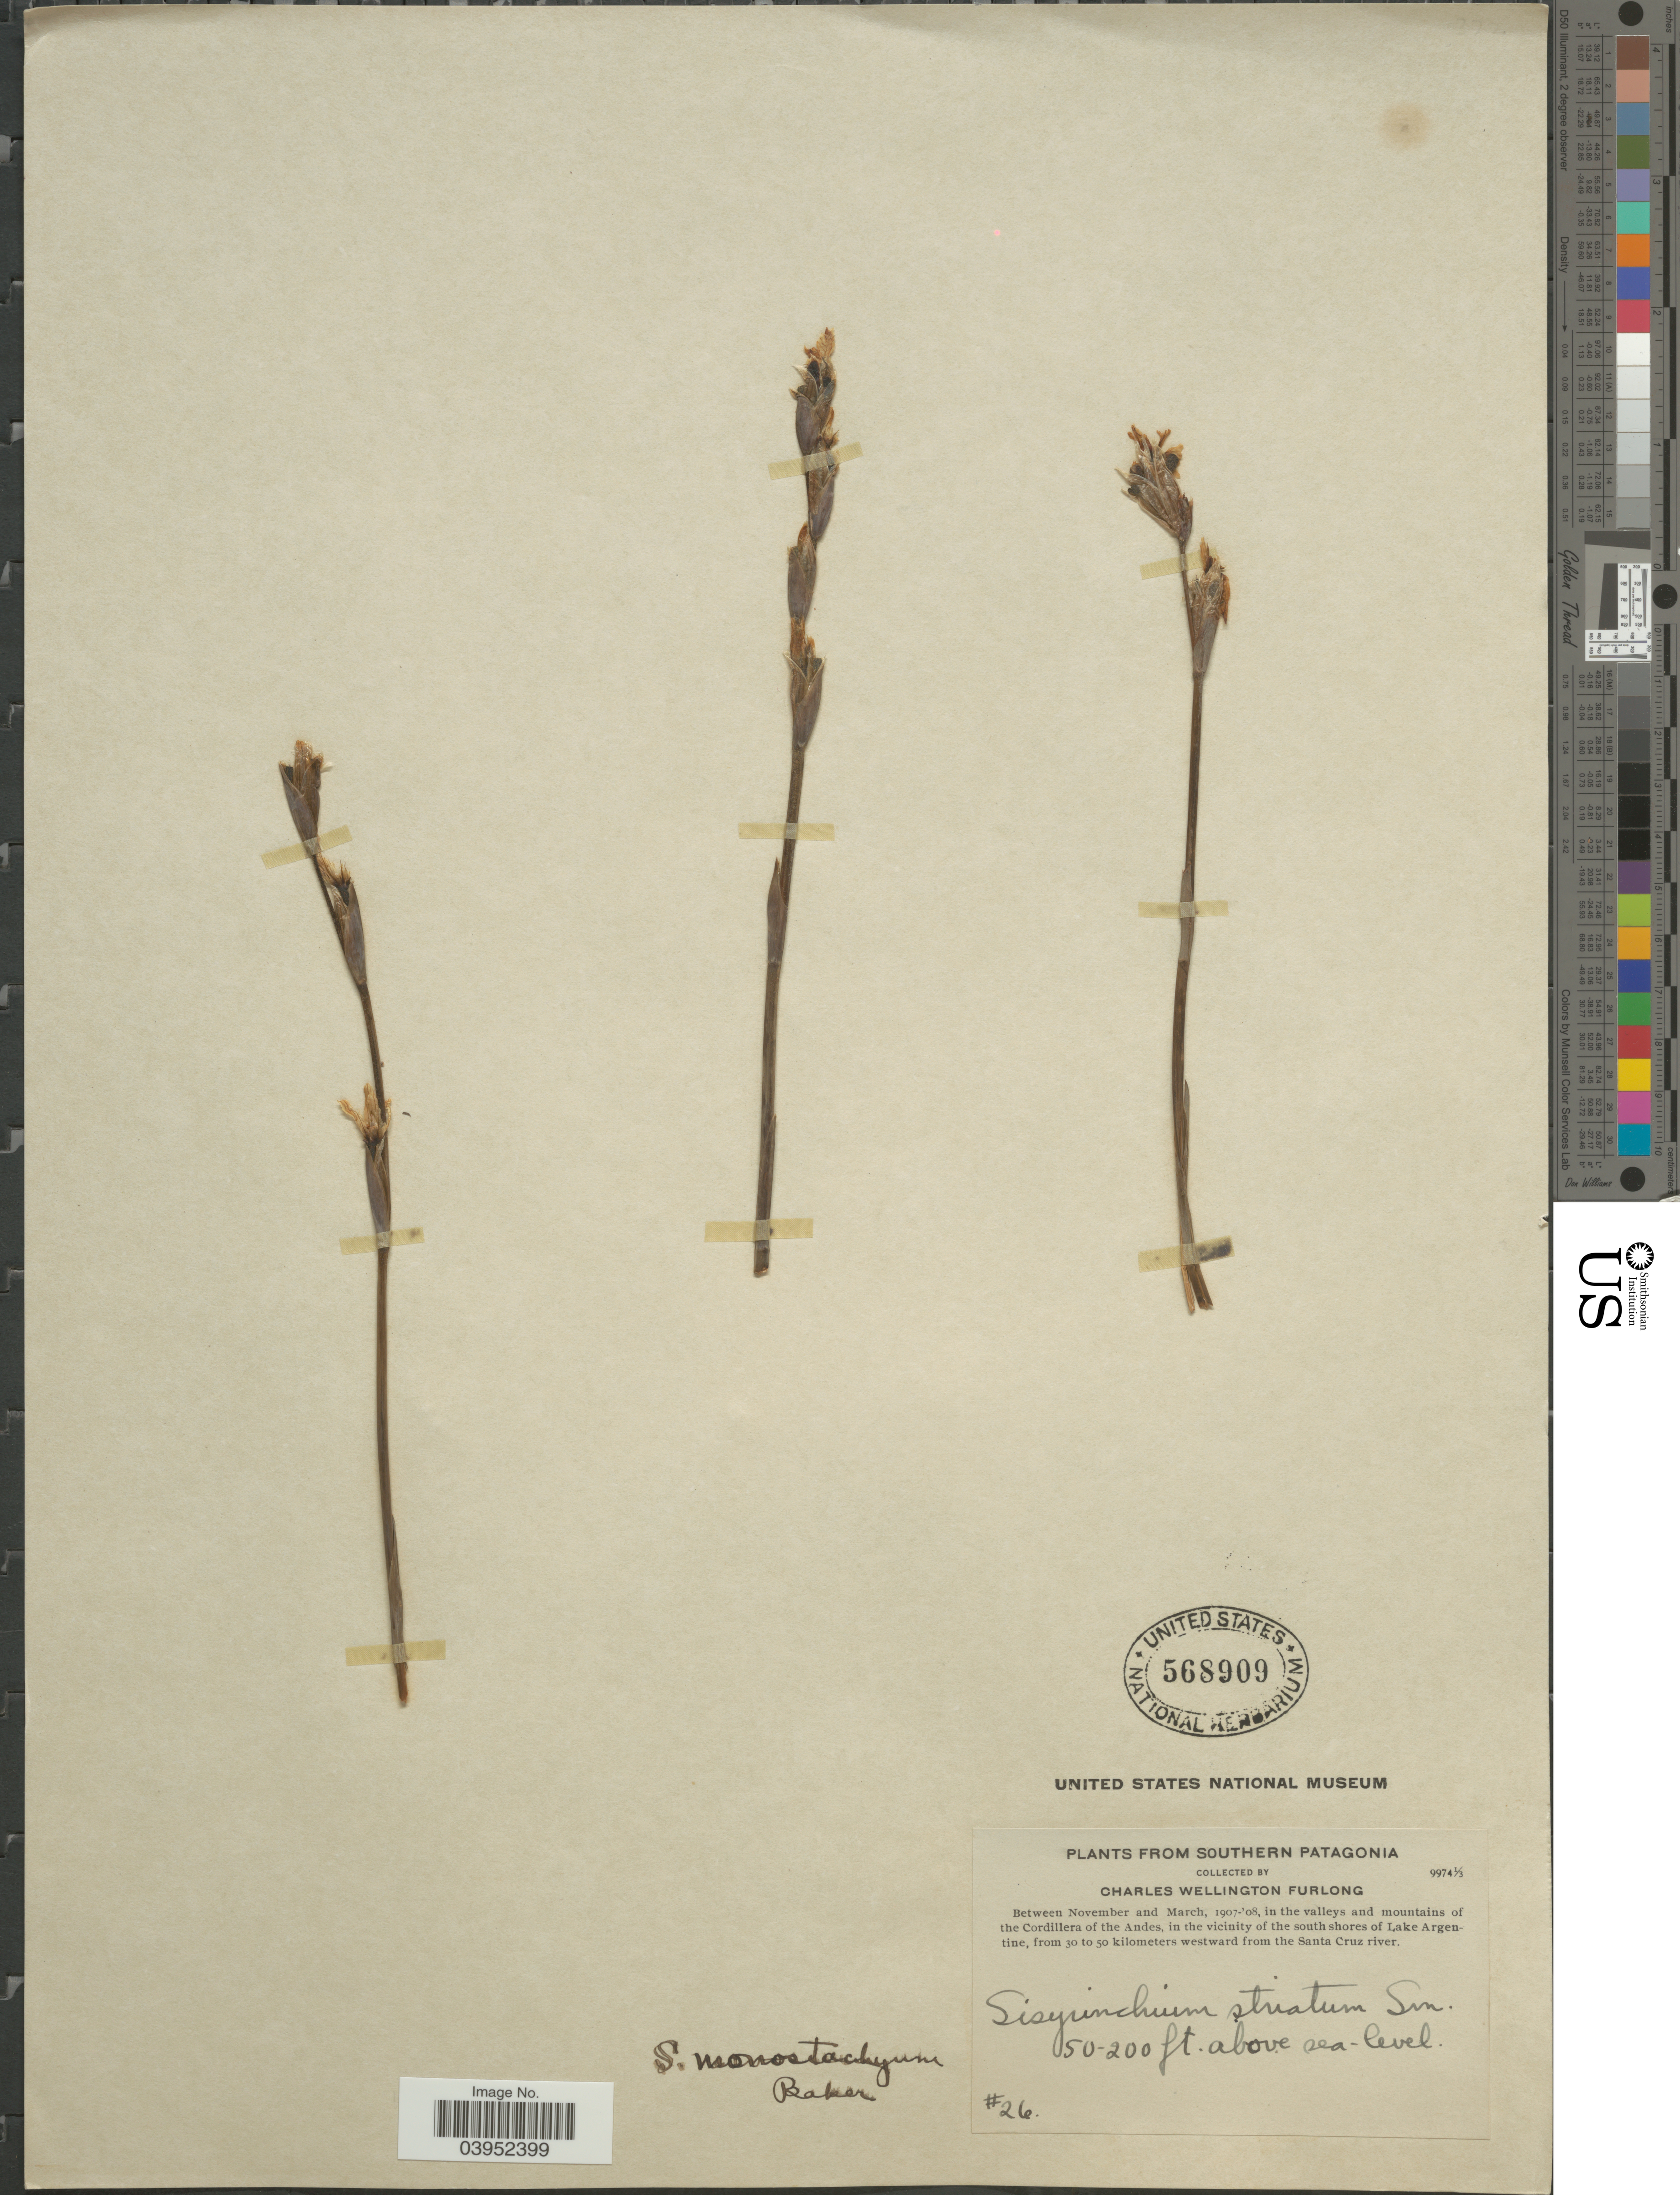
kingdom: Plantae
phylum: Tracheophyta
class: Liliopsida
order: Asparagales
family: Iridaceae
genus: Sisyrinchium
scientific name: Sisyrinchium monostachyum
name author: Baker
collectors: C. Furlong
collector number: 26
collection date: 1907-11/1908-03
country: Argentina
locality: Southern Patagonia. In the valleys and mountains of the Cordillera of the Andes, in the vicinity of the south shores of Lake Argentine, from 30 to 50 kilometers westward from the Santa Cruz river.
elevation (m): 15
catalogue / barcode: US 568909